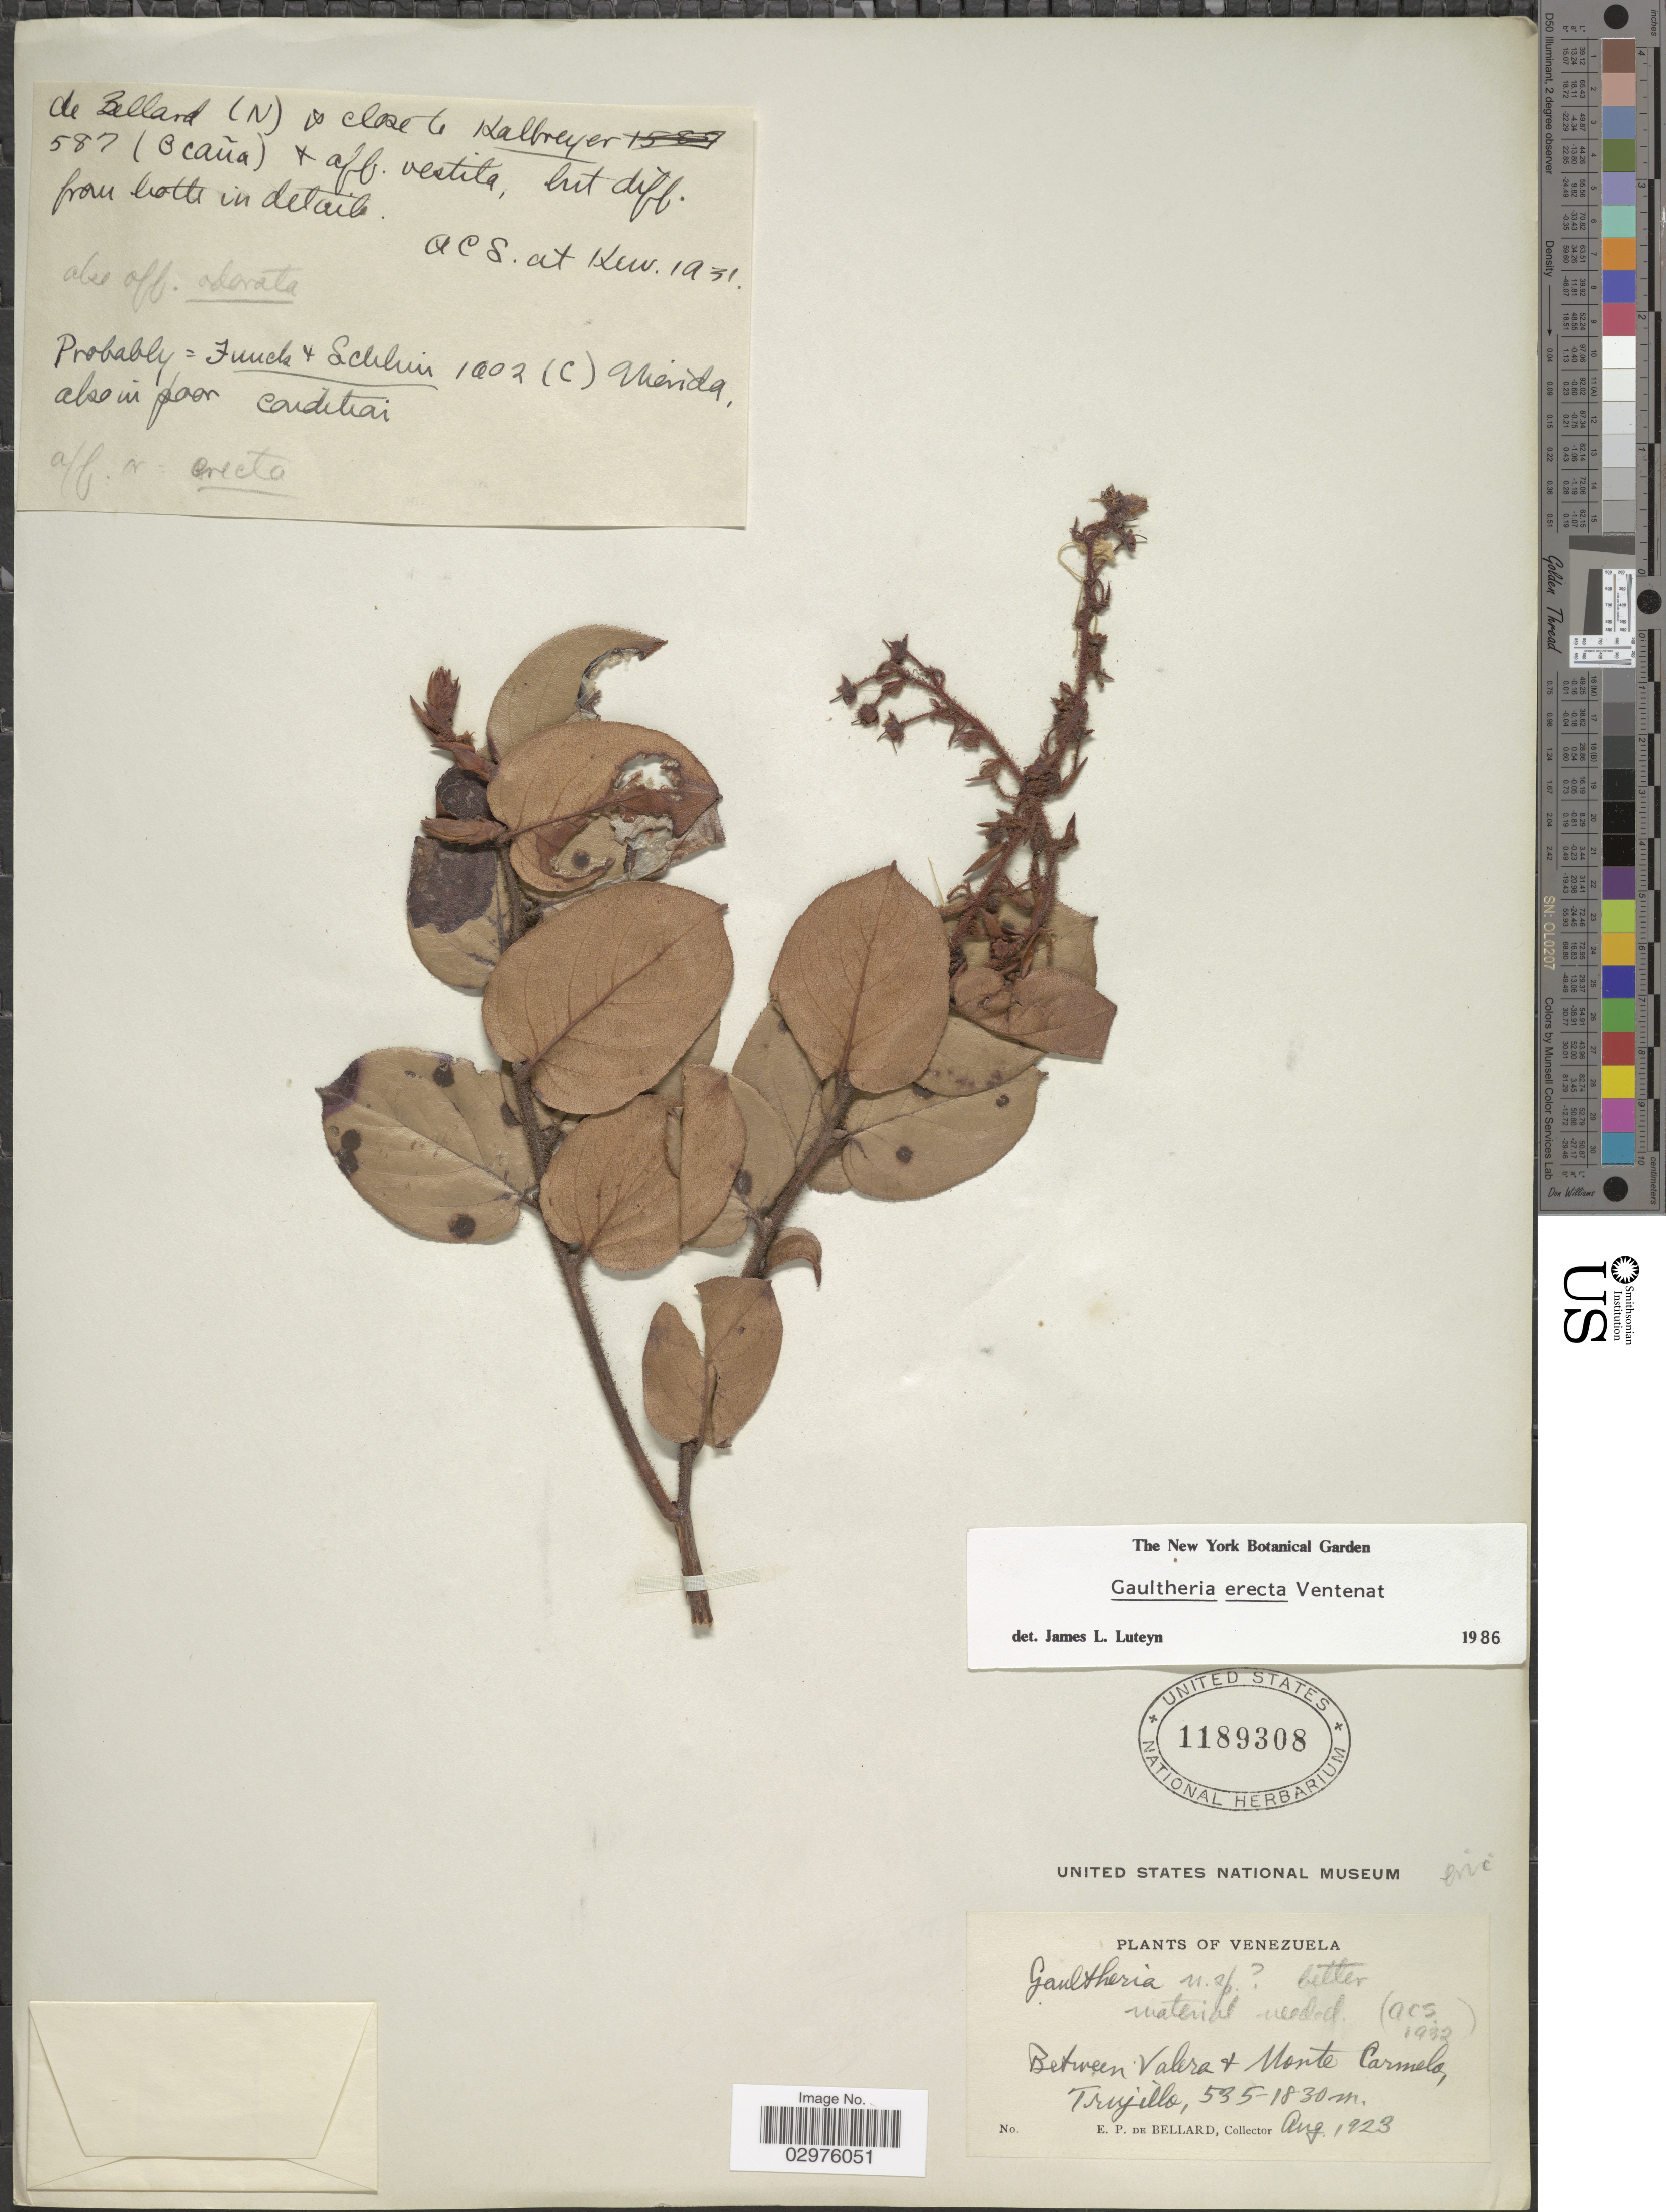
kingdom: Plantae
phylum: Tracheophyta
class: Magnoliopsida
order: Ericales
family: Ericaceae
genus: Gaultheria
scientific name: Gaultheria erecta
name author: Vent.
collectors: E. de Bellard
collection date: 1923-08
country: Venezuela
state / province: Trujillo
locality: Between Valera & Monte Carmelo, Trujillo.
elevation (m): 535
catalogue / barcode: US 1189308